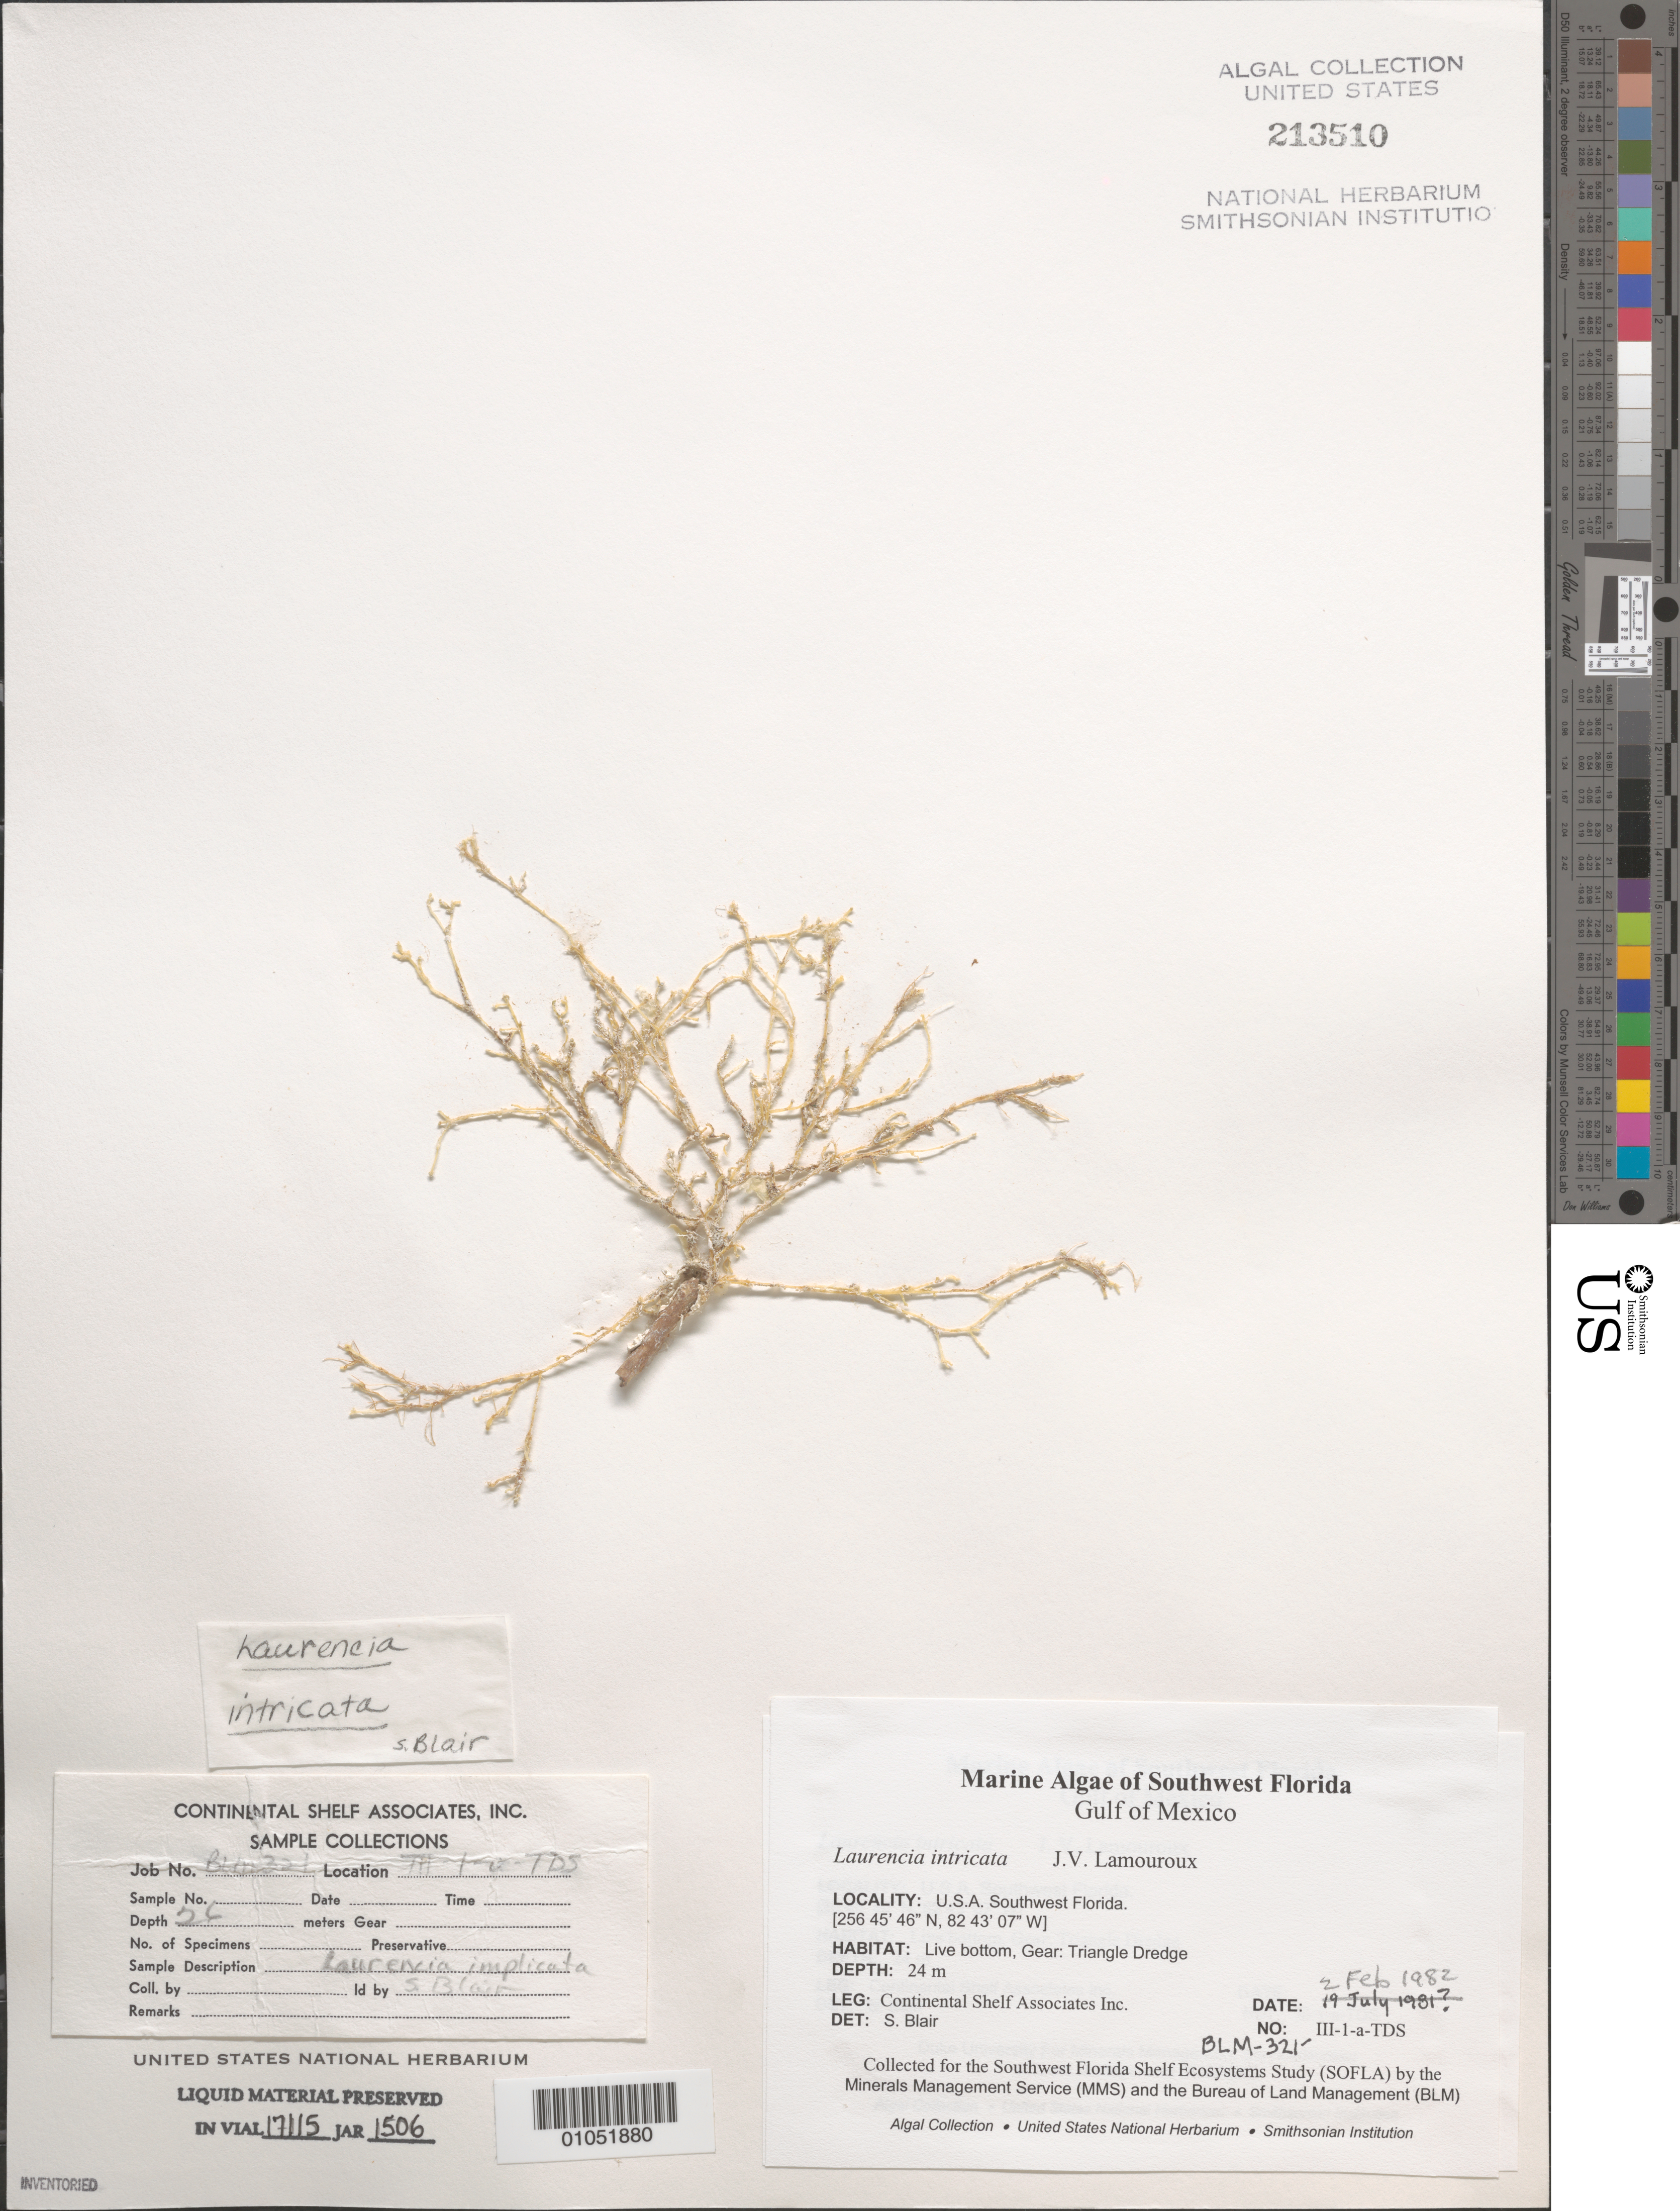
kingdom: Plantae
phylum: Rhodophyta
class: Florideophyceae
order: Ceramiales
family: Rhodomelaceae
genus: Laurencia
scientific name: Laurencia intricata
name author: J.V.Lamouroux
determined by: Blair, S. M.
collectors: Continental Shelf Associates for the MMS/BLM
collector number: BLM-321-III-1-A-TDS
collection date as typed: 02 Feb 1982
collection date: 1982-02-02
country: United States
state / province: Florida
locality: Gulf of Mexico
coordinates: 26 45'46"N, 82 43'07"W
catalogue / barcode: US 213510